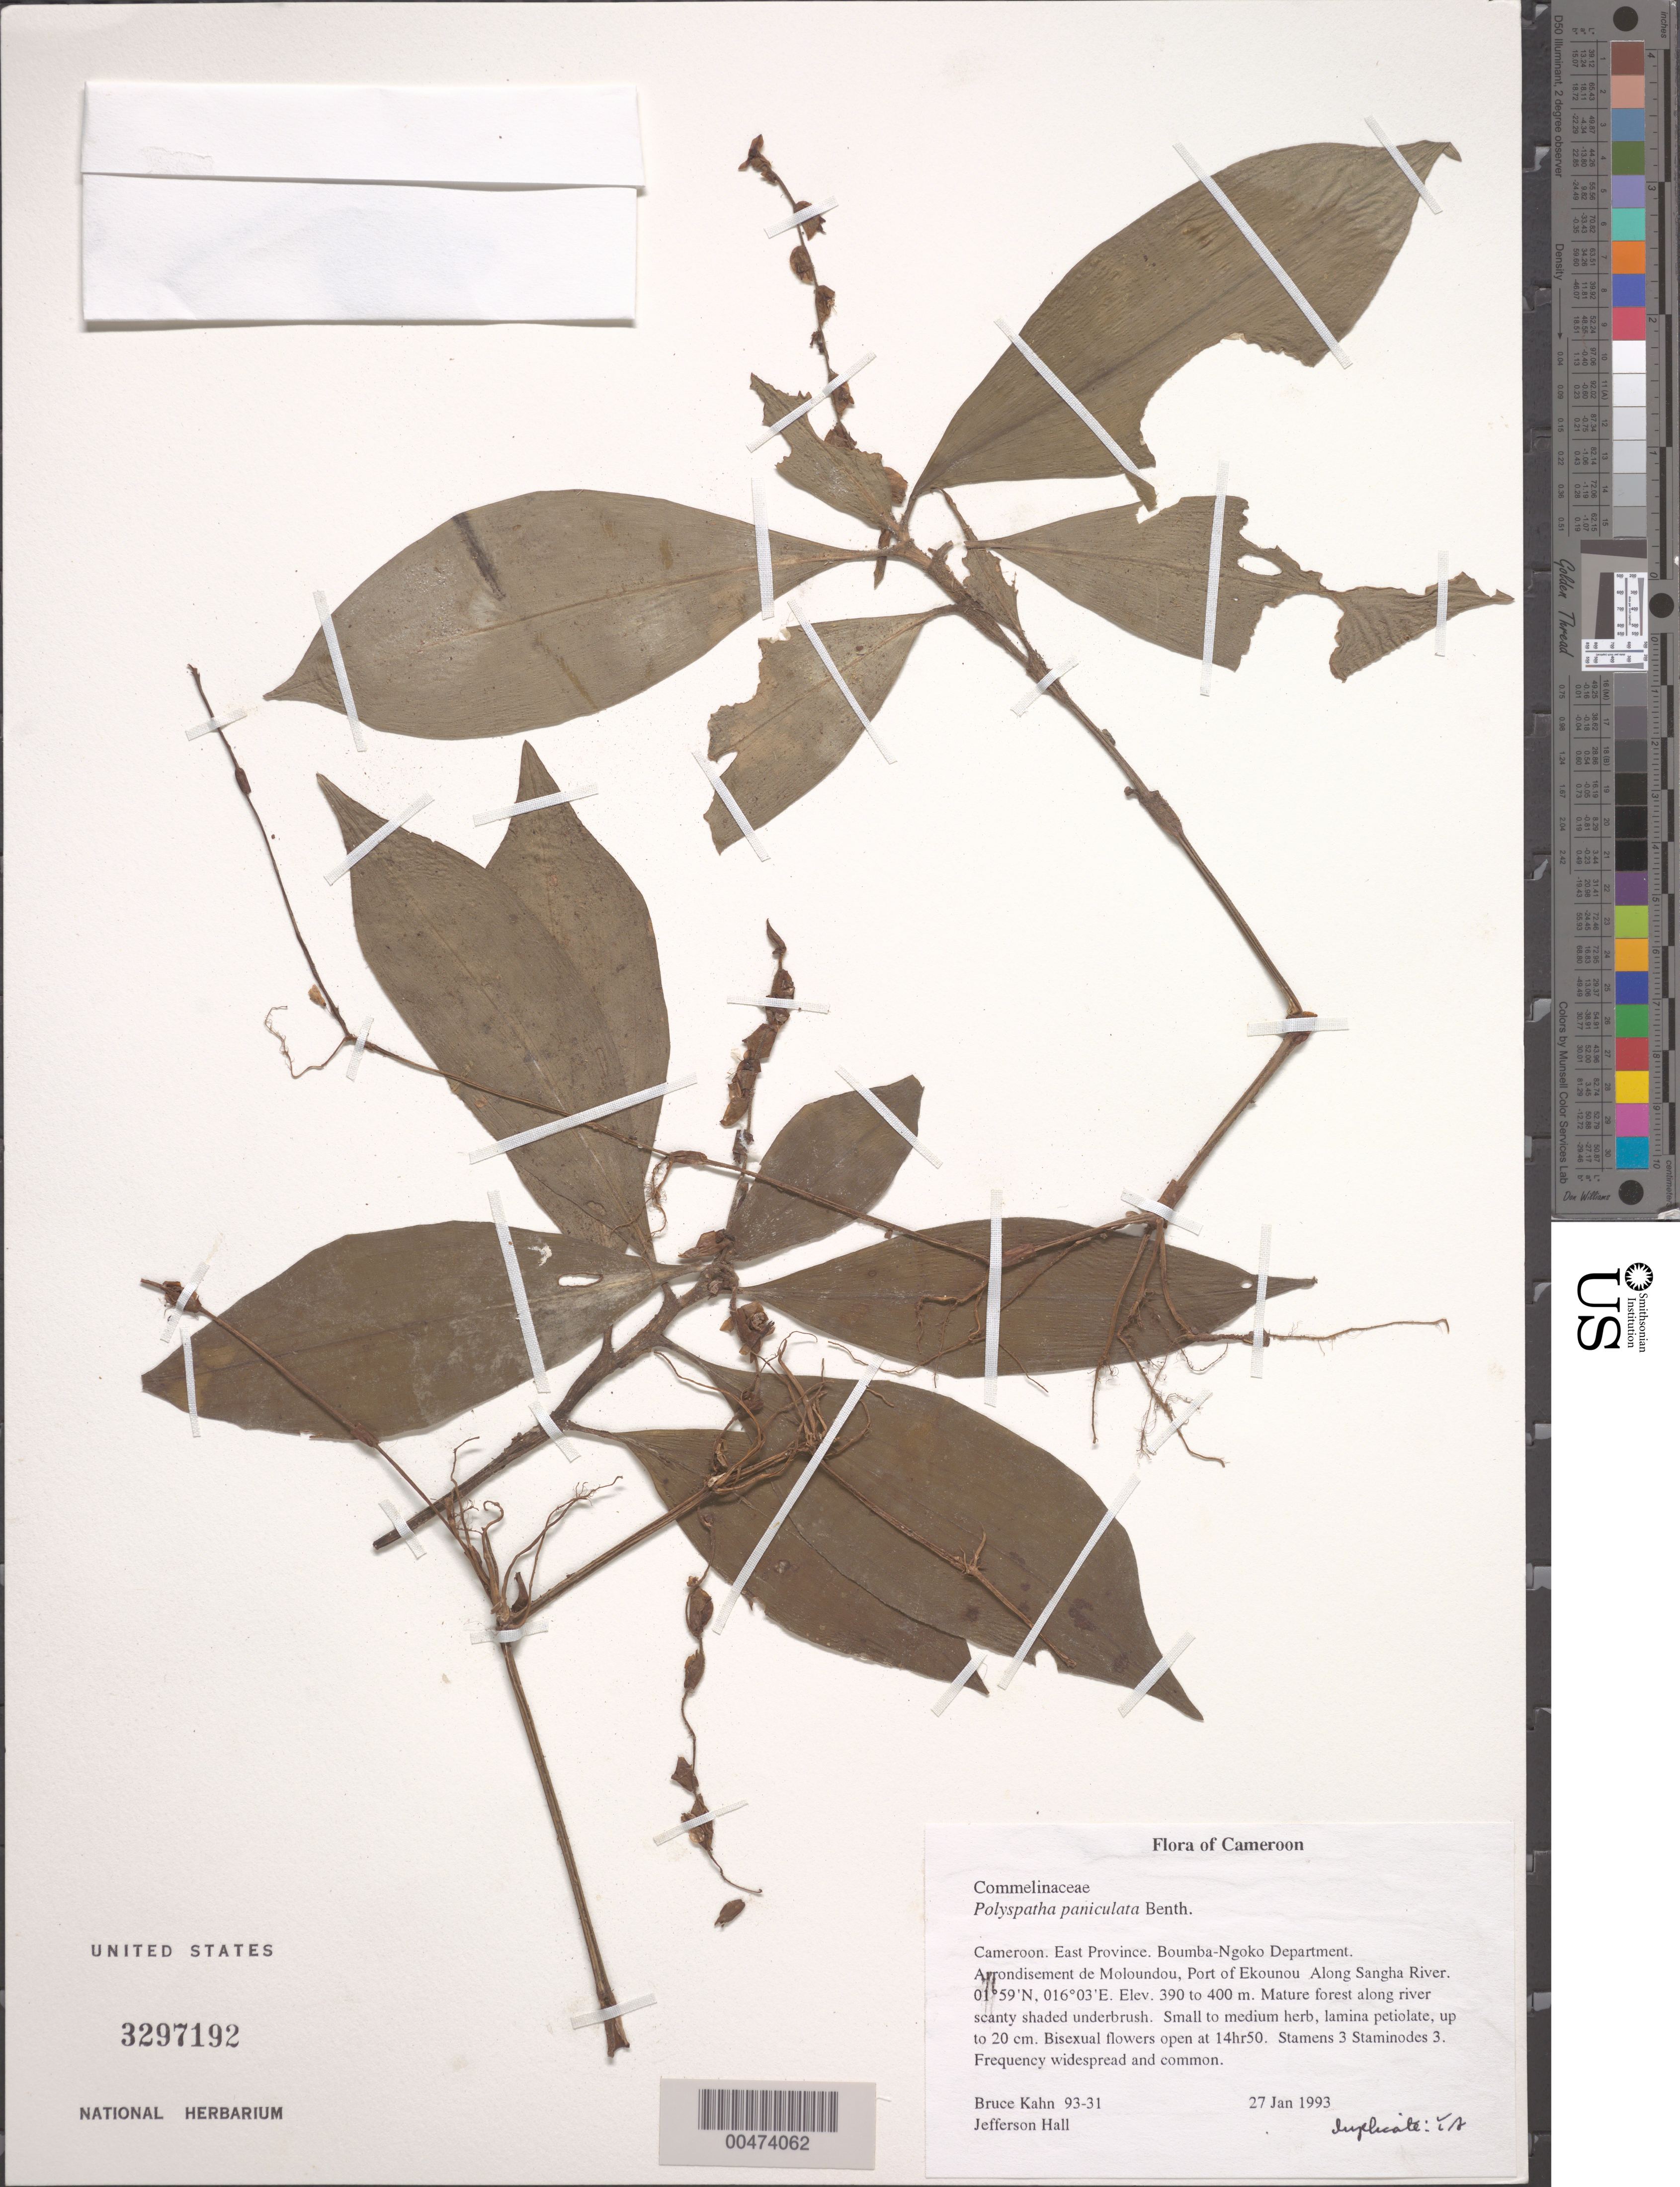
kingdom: Plantae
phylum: Tracheophyta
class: Liliopsida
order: Commelinales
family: Commelinaceae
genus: Polyspatha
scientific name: Polyspatha paniculata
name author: Benth.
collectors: B. Kahn & J. Hall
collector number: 93-31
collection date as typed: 27 Jan 1993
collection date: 1993-01-27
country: Cameroon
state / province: Est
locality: Boumba-ngoko, moloundou arrondissement, lipondji, ekounou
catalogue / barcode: US 3297192